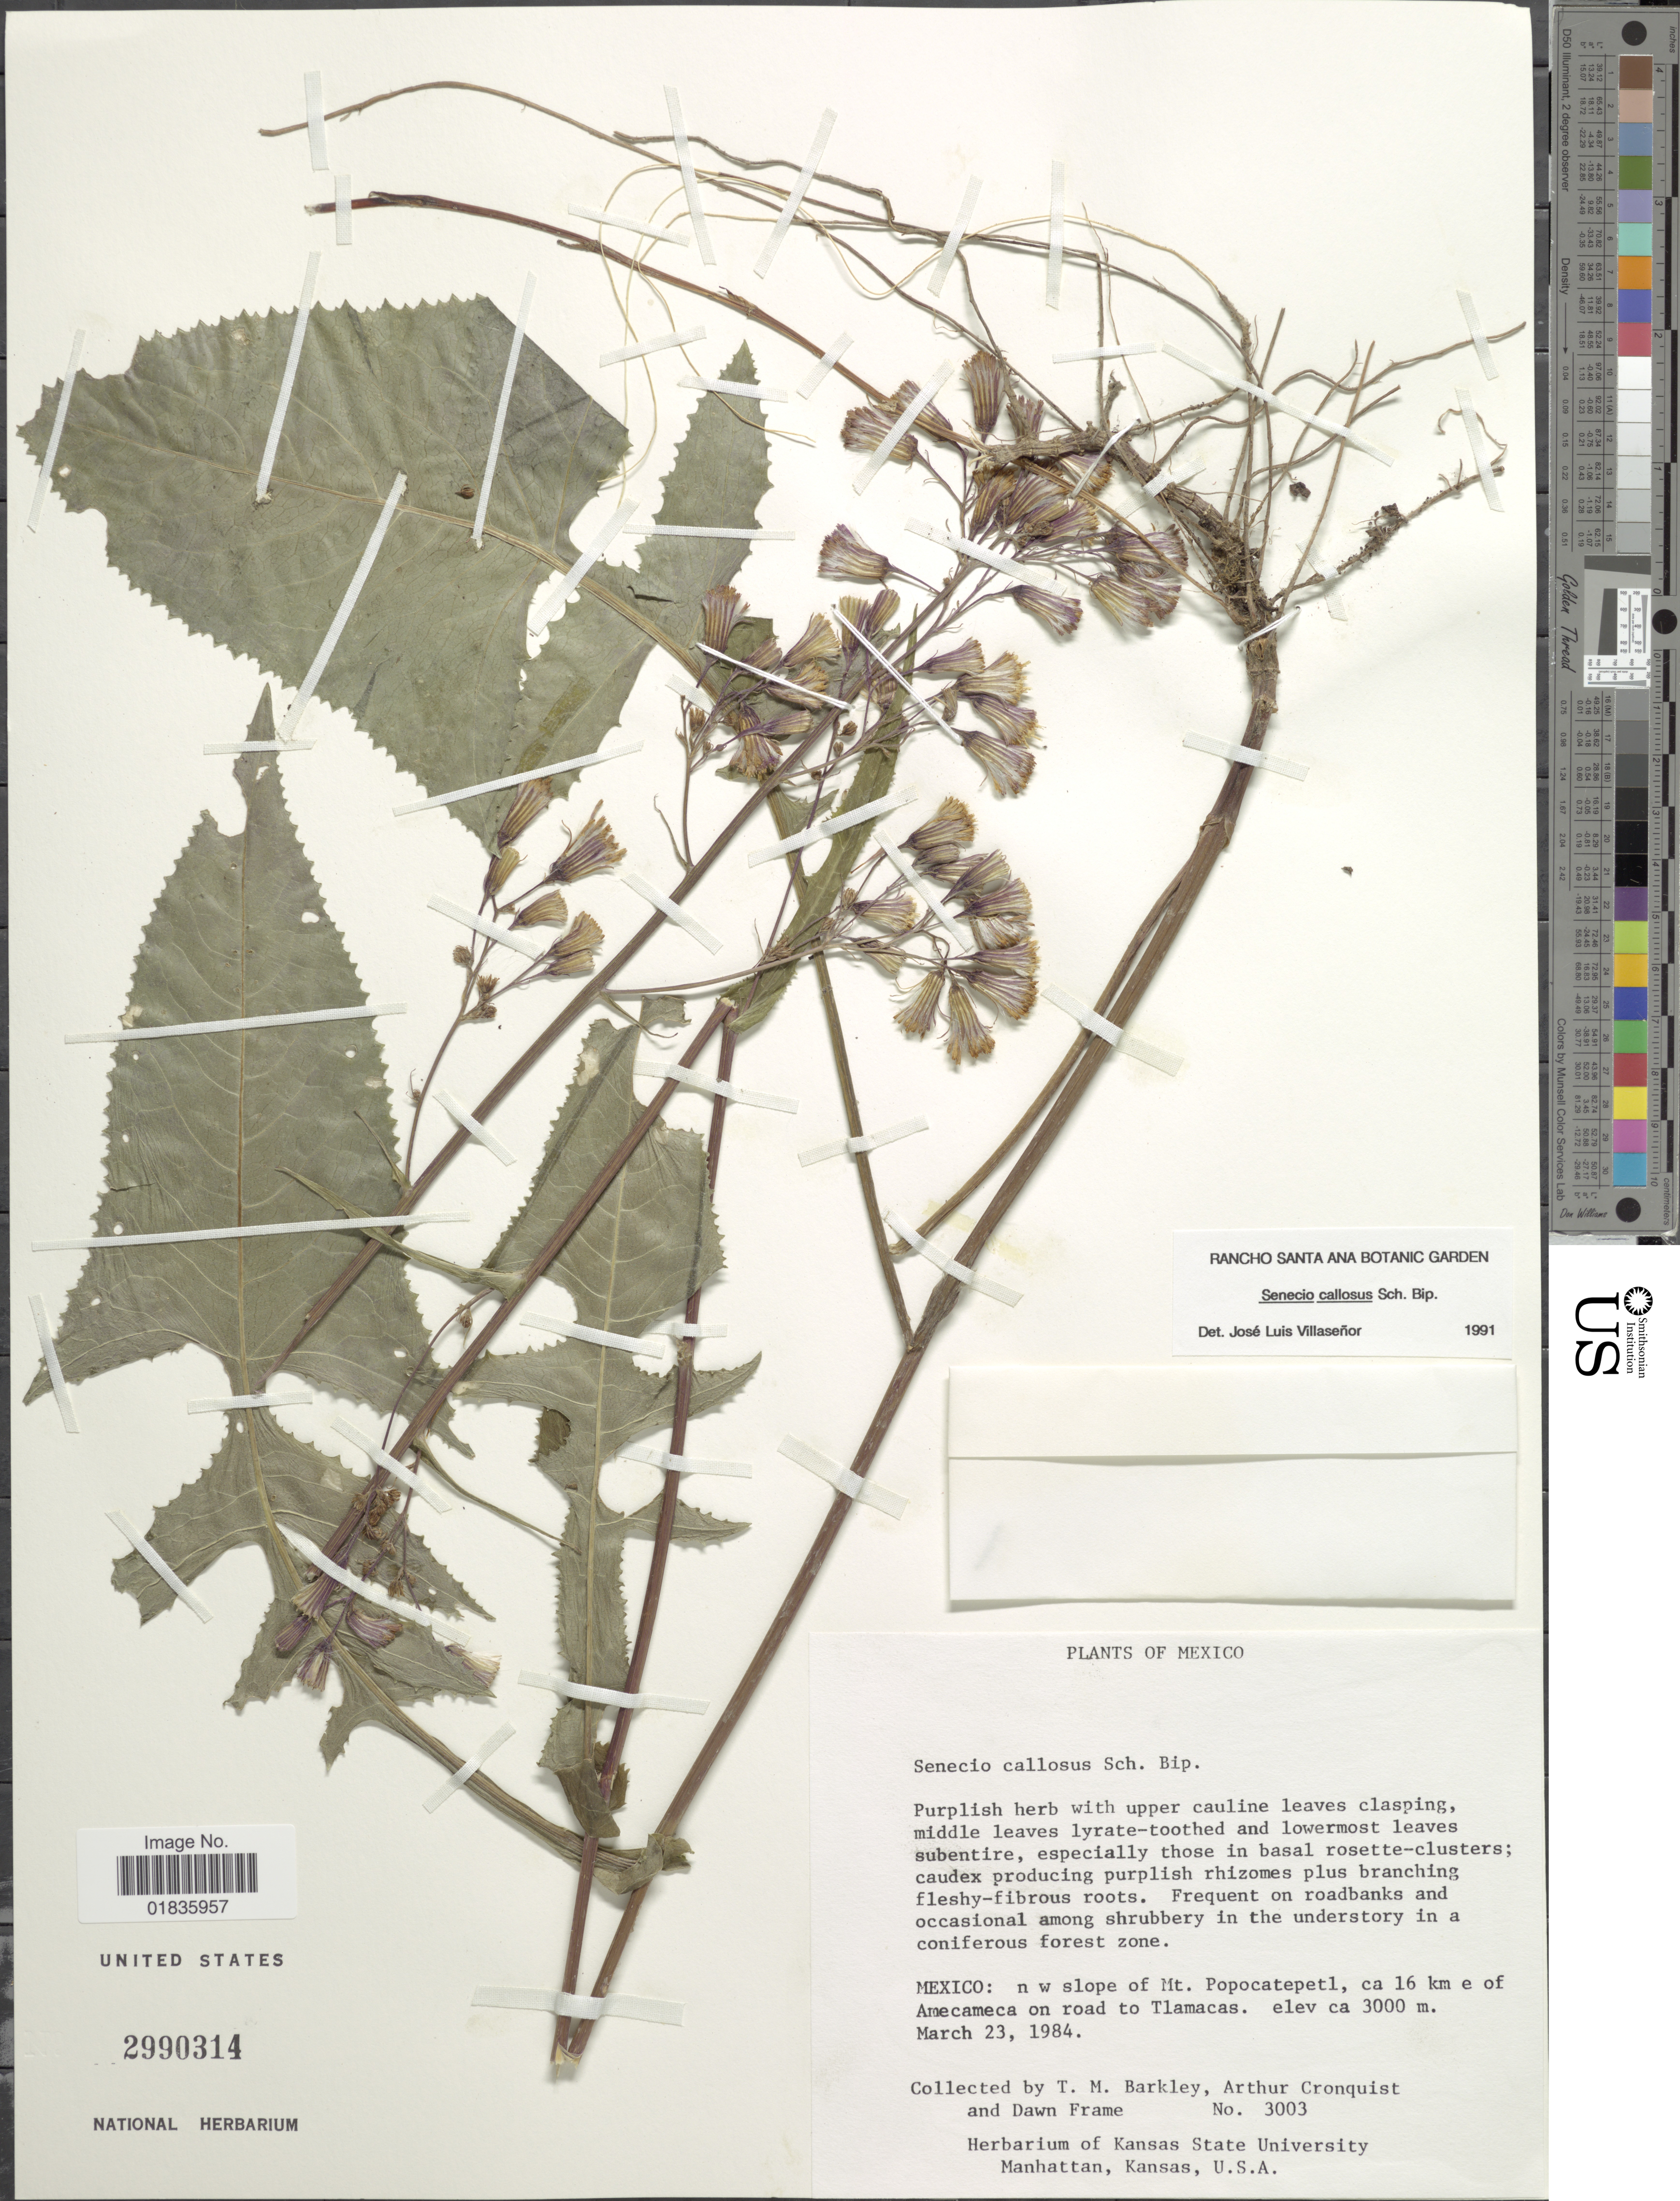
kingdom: Plantae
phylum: Tracheophyta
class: Magnoliopsida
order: Asterales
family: Asteraceae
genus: Senecio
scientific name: Senecio callosus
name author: Sch. Bip.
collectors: T. M. Barkley, A. J. Cronquist & D. Frame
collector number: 3003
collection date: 1984-03-23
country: Mexico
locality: N w slope of Mt.Popocatepetl, ca 16 km e of Amecameca on road to Tlamacas.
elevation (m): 3000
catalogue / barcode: US 2990314